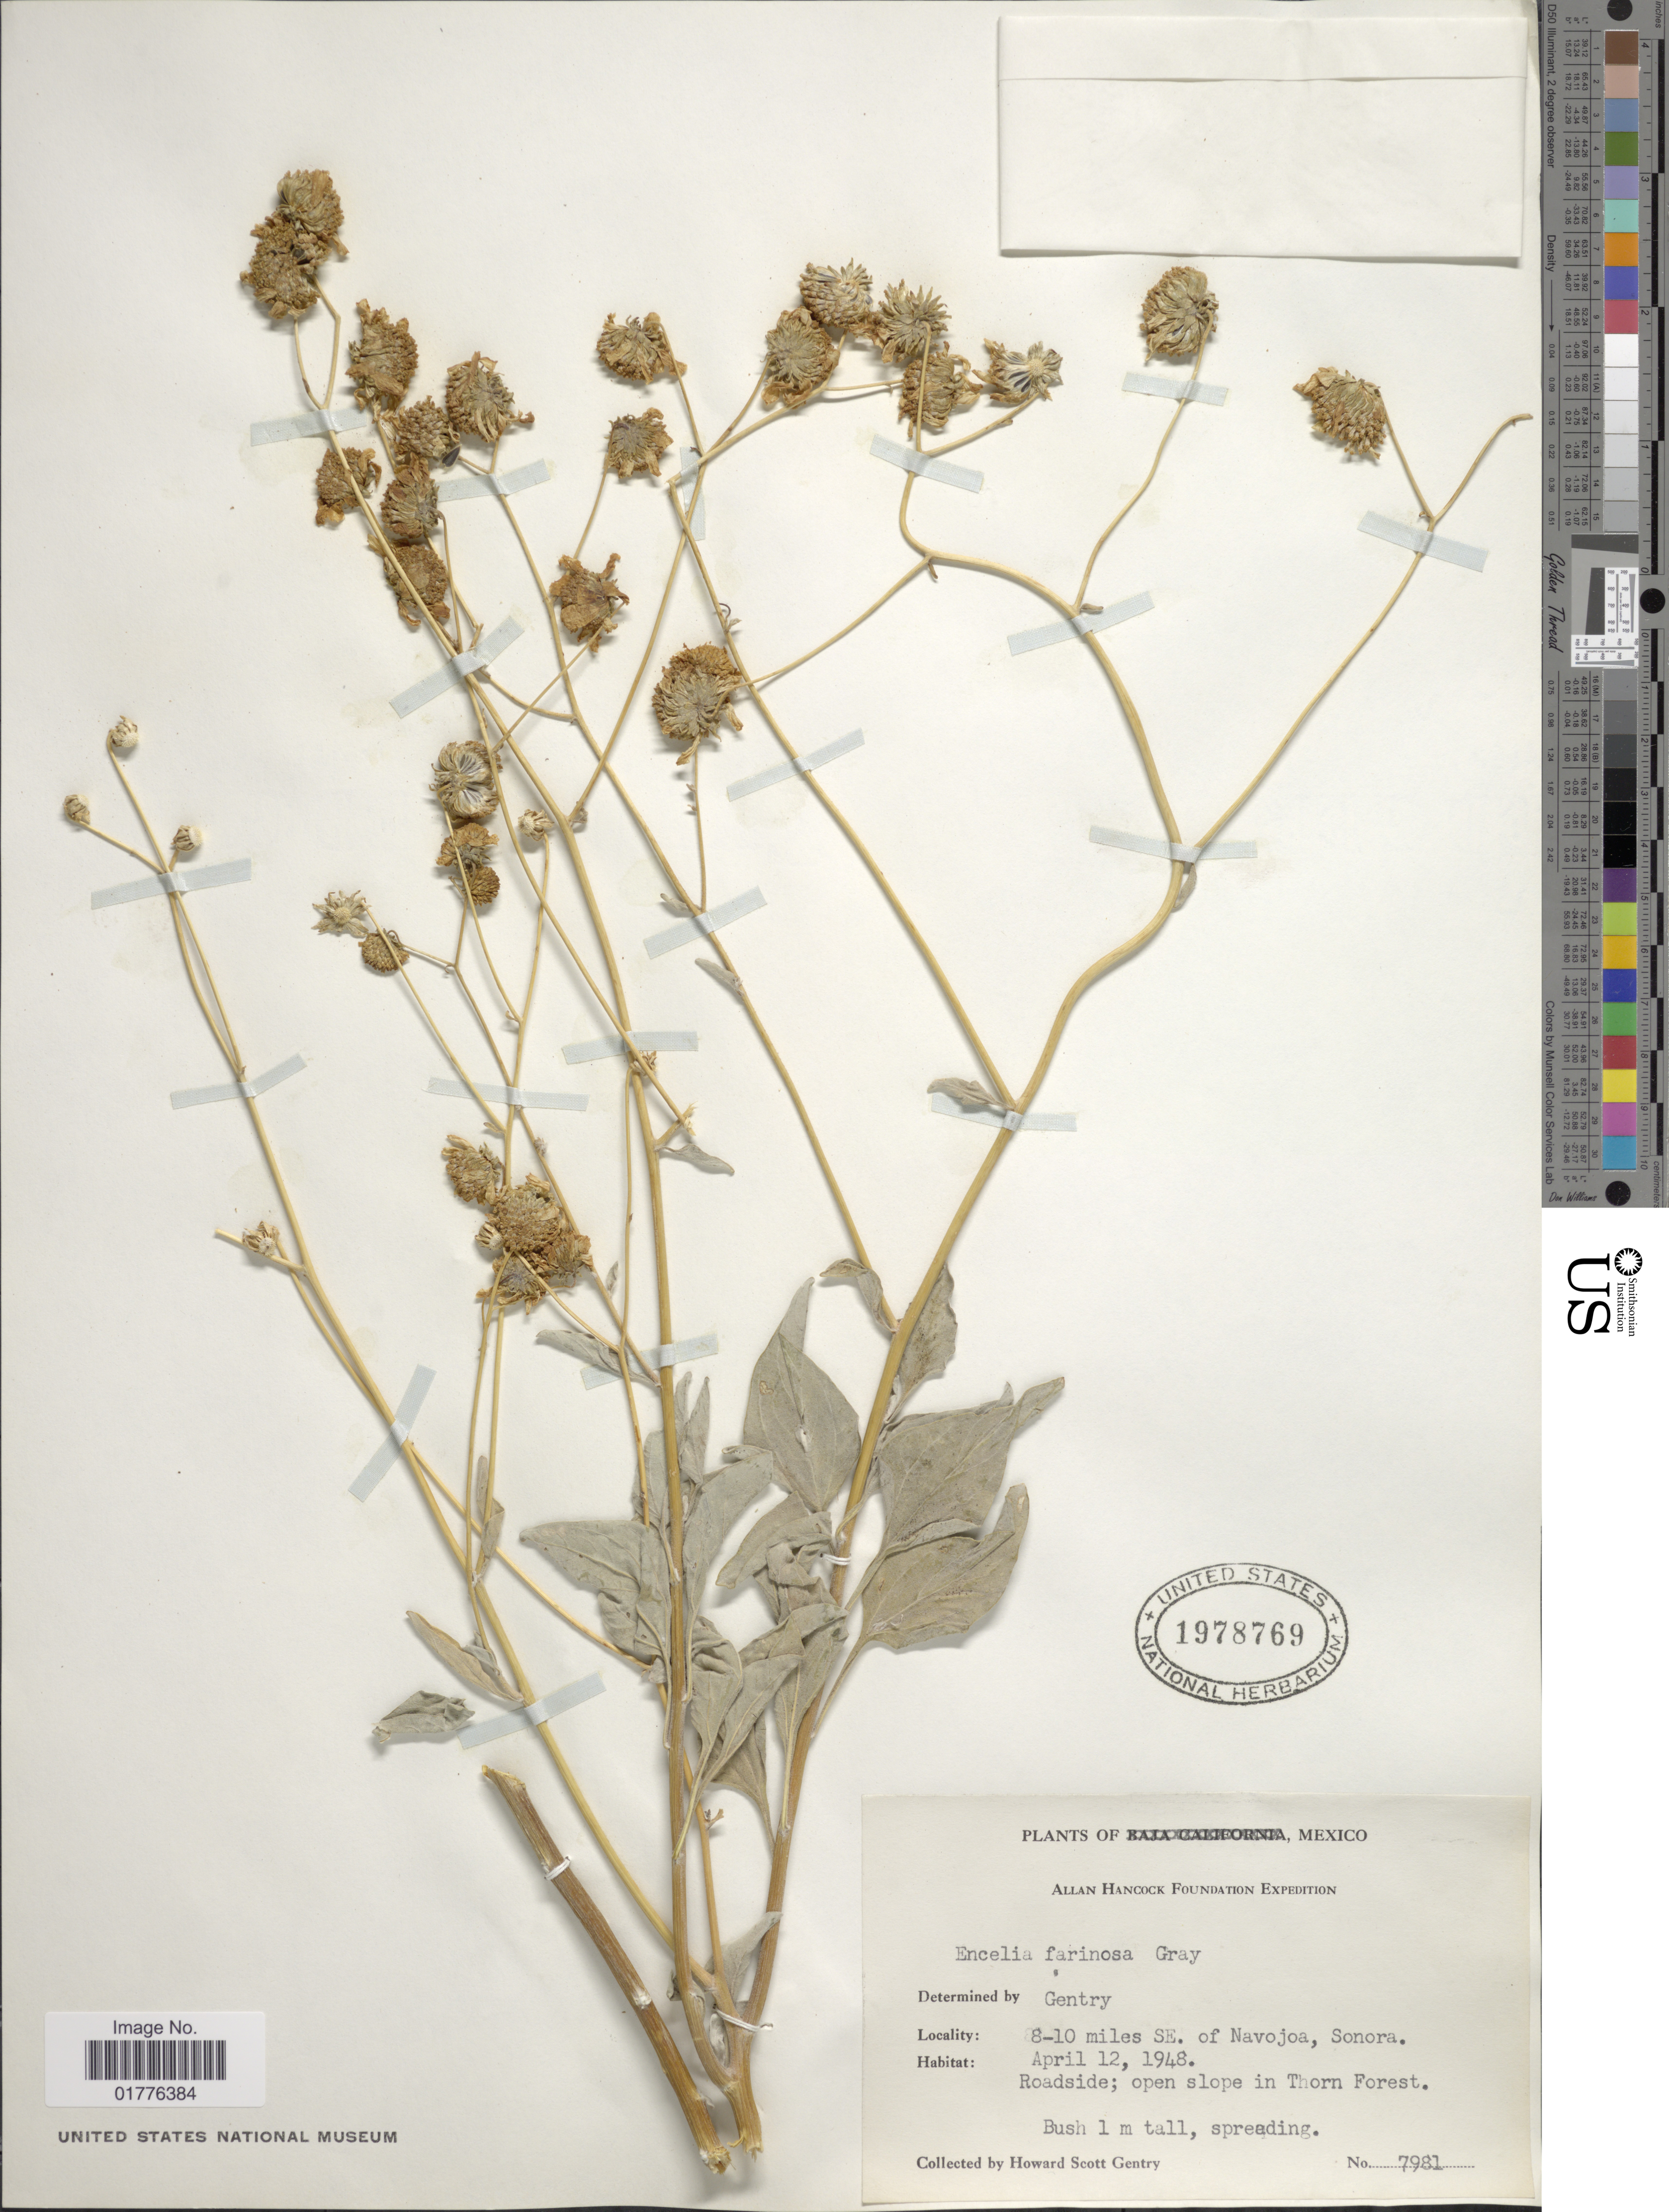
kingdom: Plantae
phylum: Tracheophyta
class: Magnoliopsida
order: Asterales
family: Asteraceae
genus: Encelia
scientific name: Encelia farinosa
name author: A. Gray ex Torr. in Emory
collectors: H. S. Gentry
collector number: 7981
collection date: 1948-04-12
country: Mexico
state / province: Sonora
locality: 8-10 miles SE. of Navojoa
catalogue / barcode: US 1978769